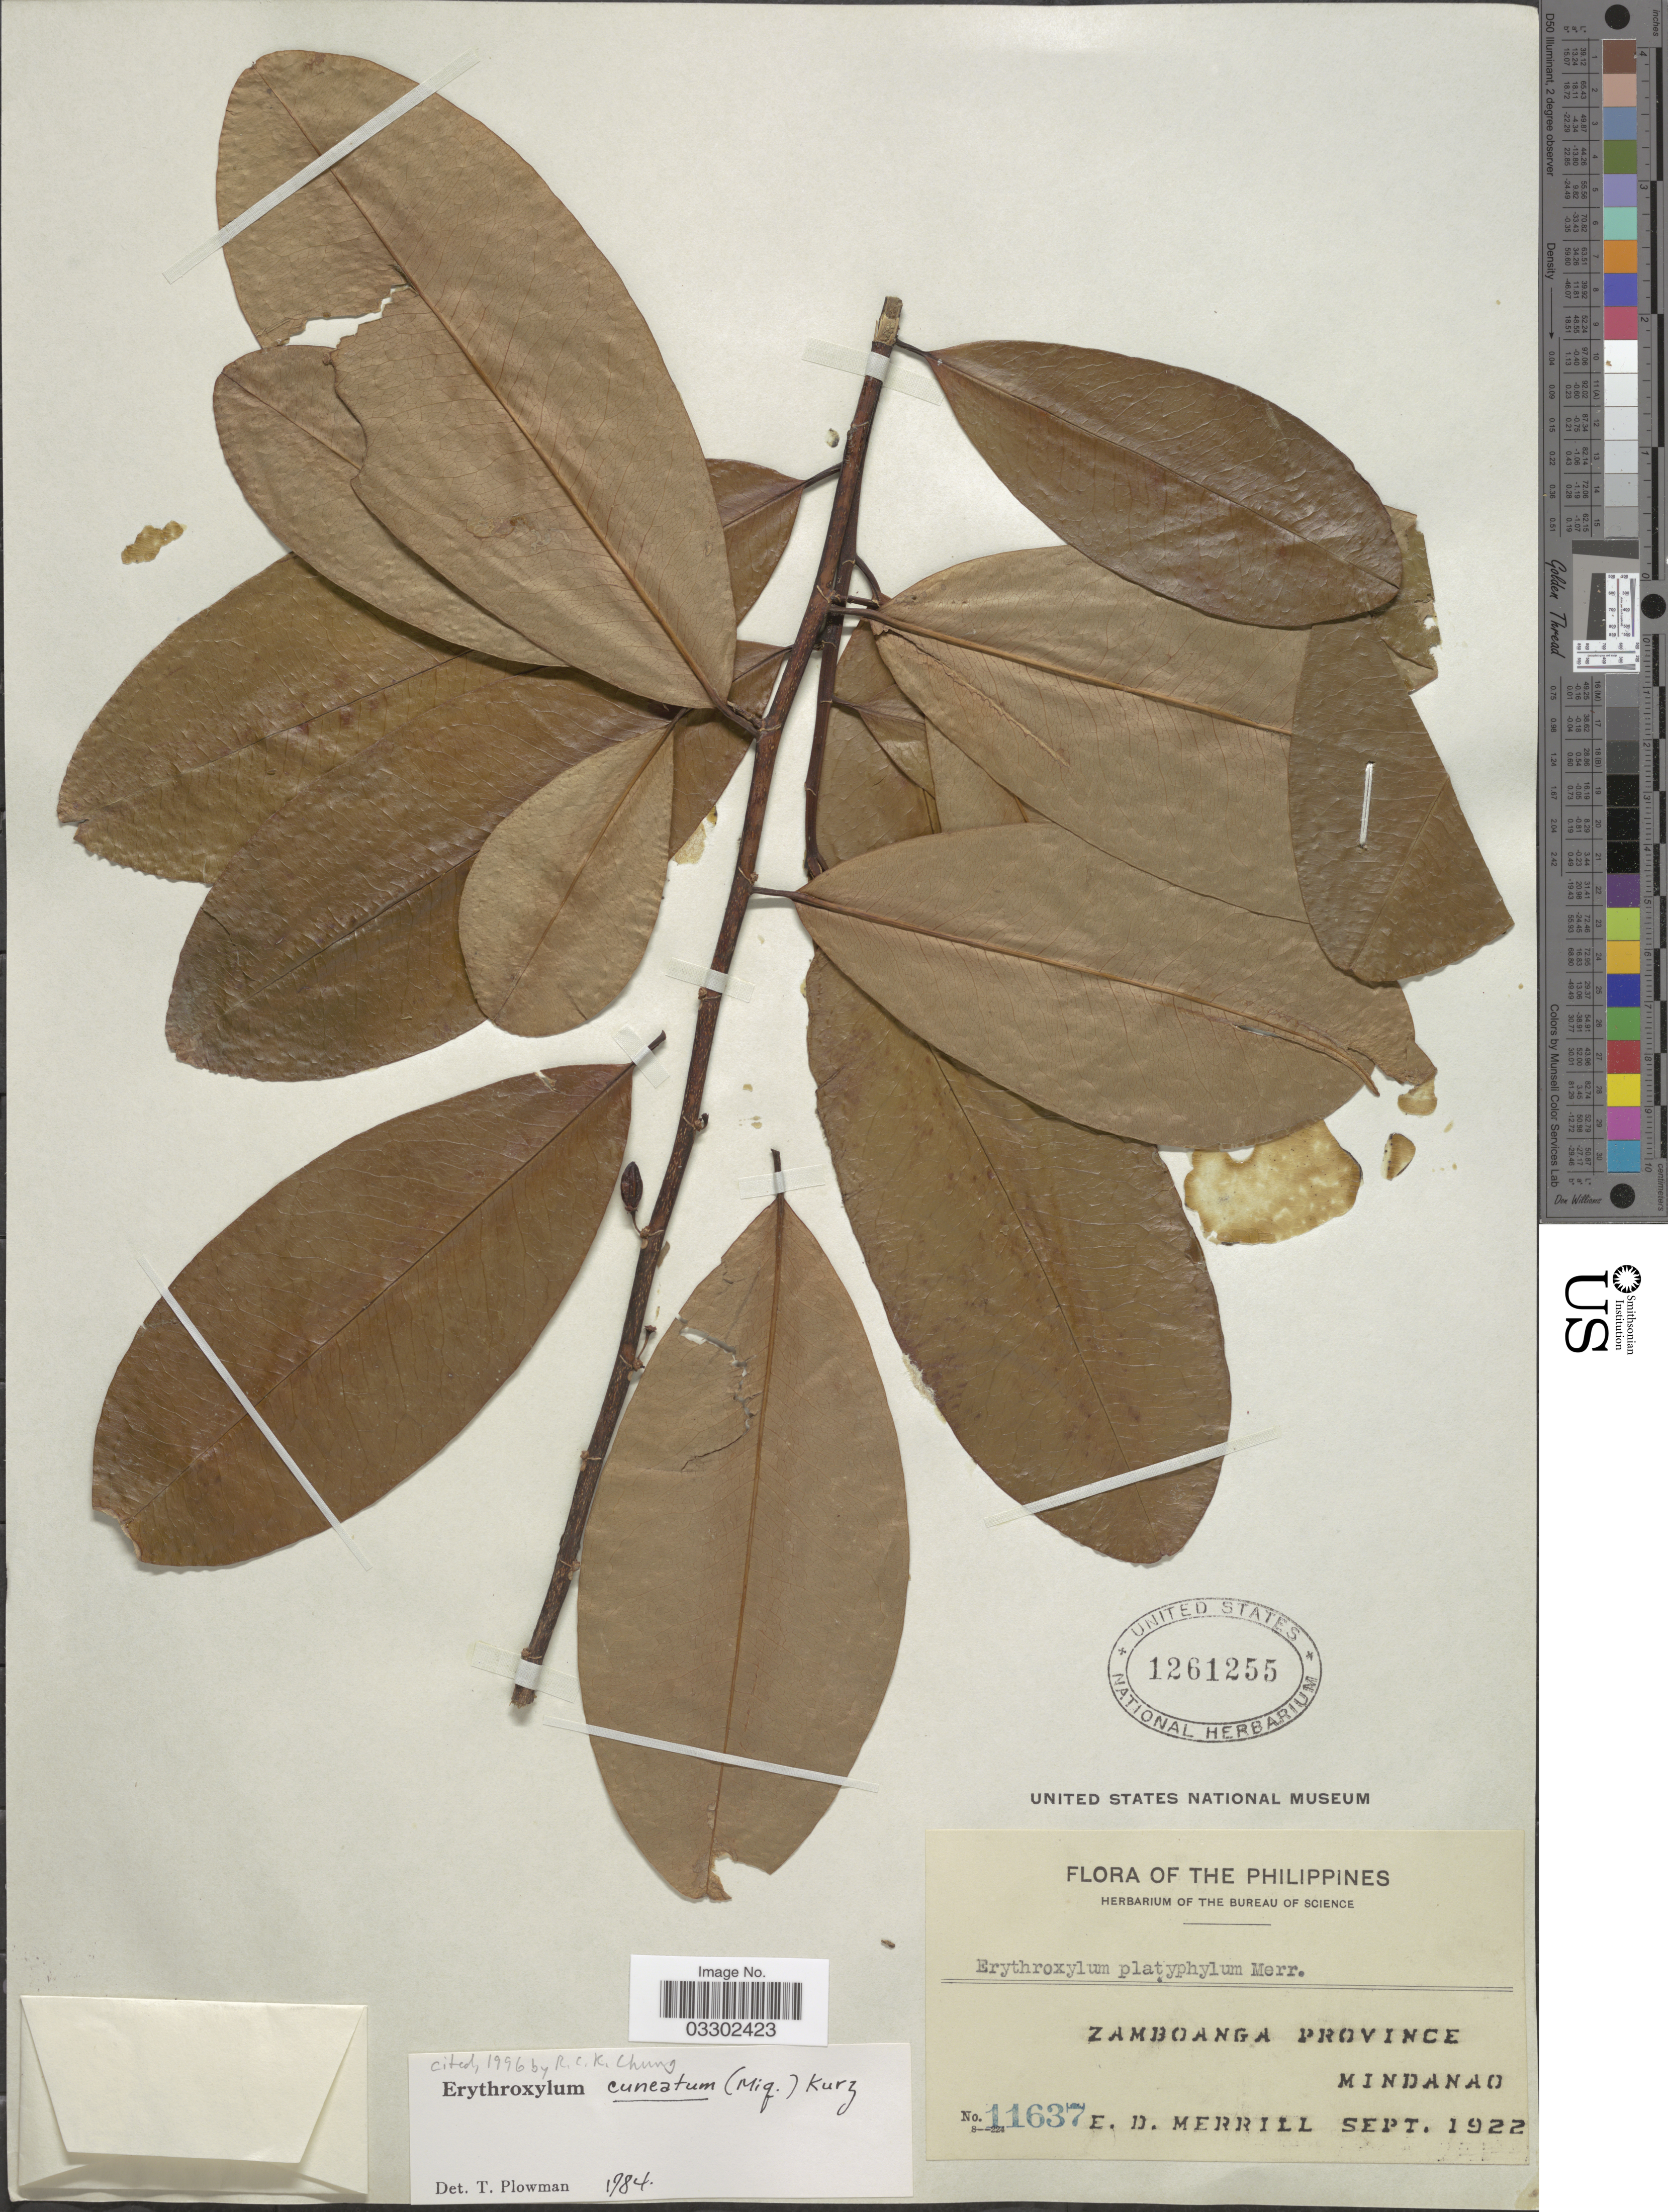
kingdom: Plantae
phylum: Tracheophyta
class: Magnoliopsida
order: Malpighiales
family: Erythroxylaceae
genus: Erythroxylum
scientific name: Erythroxylum cuneatum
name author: (Miq.) Kurz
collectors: E. D. Merrill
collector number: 11637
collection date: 1922-09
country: Philippines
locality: Zamboanga Province, Mindanao.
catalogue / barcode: US 1261255